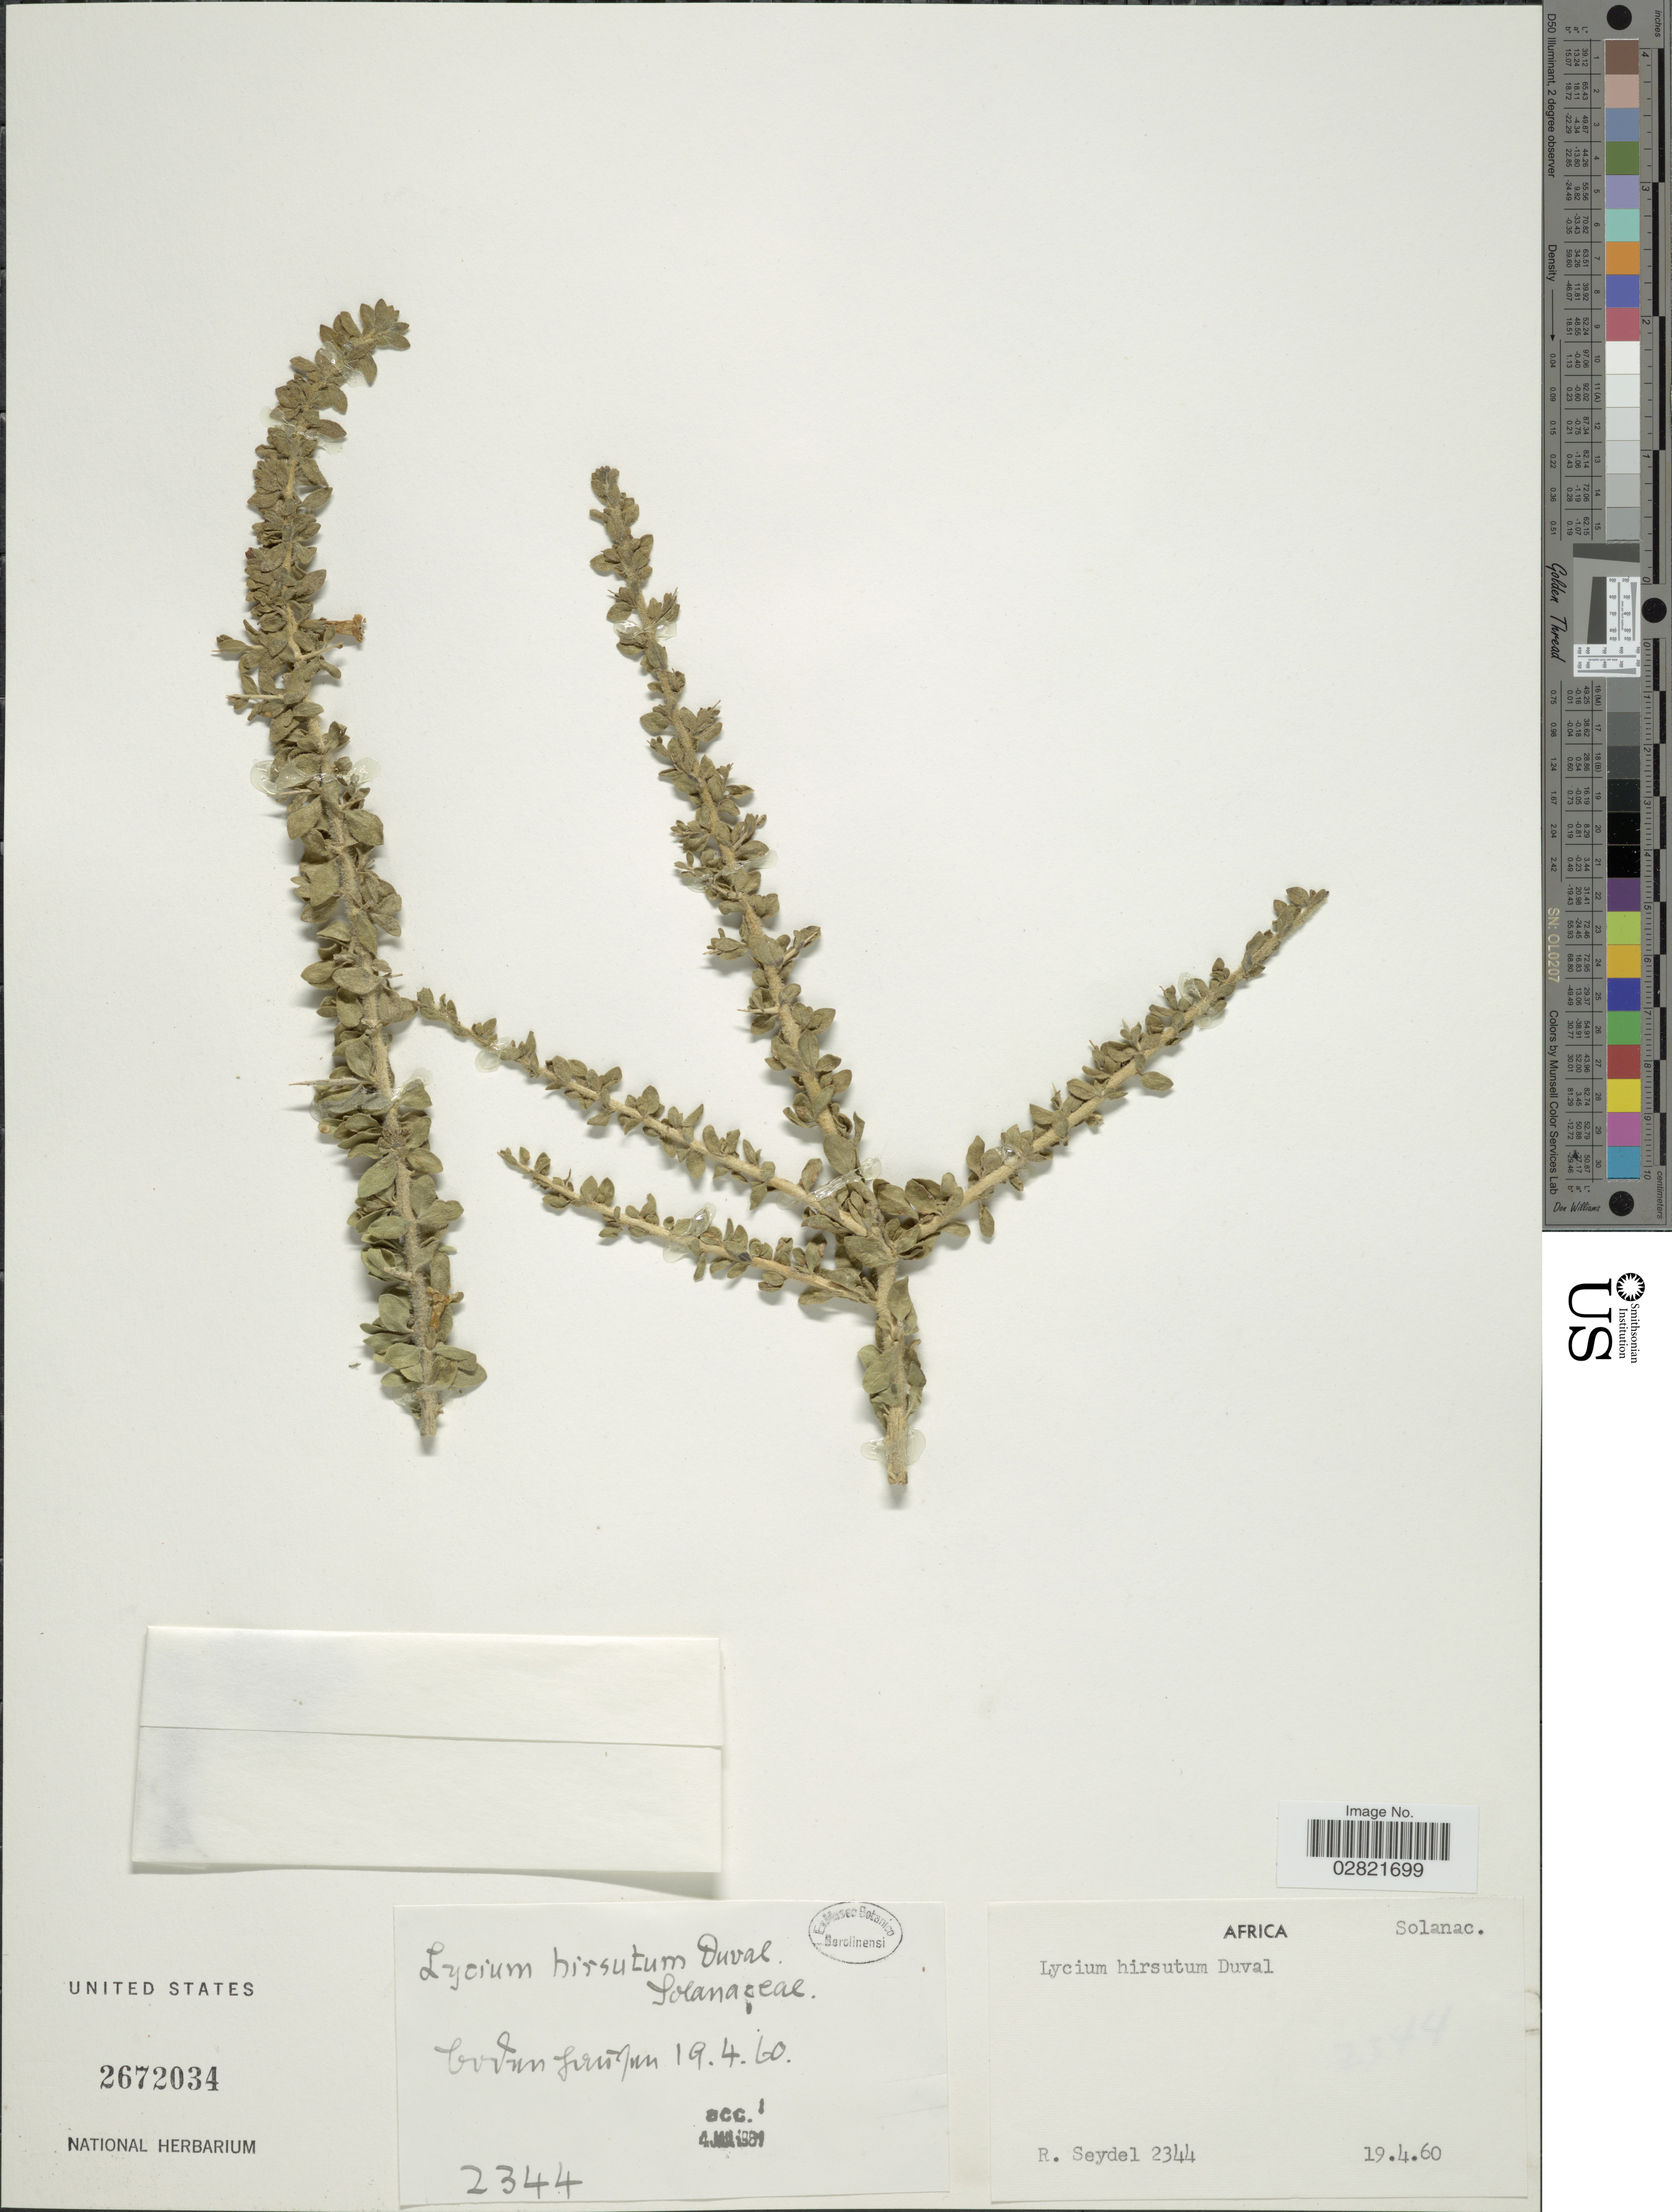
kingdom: Plantae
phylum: Tracheophyta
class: Magnoliopsida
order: Solanales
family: Solanaceae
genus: Lycium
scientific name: Lycium hirsutum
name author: Dunal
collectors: R. Seydel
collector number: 2344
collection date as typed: Transcribed d/m/y: 19/4/60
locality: Africa. Gudun fanfun.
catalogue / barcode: US 2672034